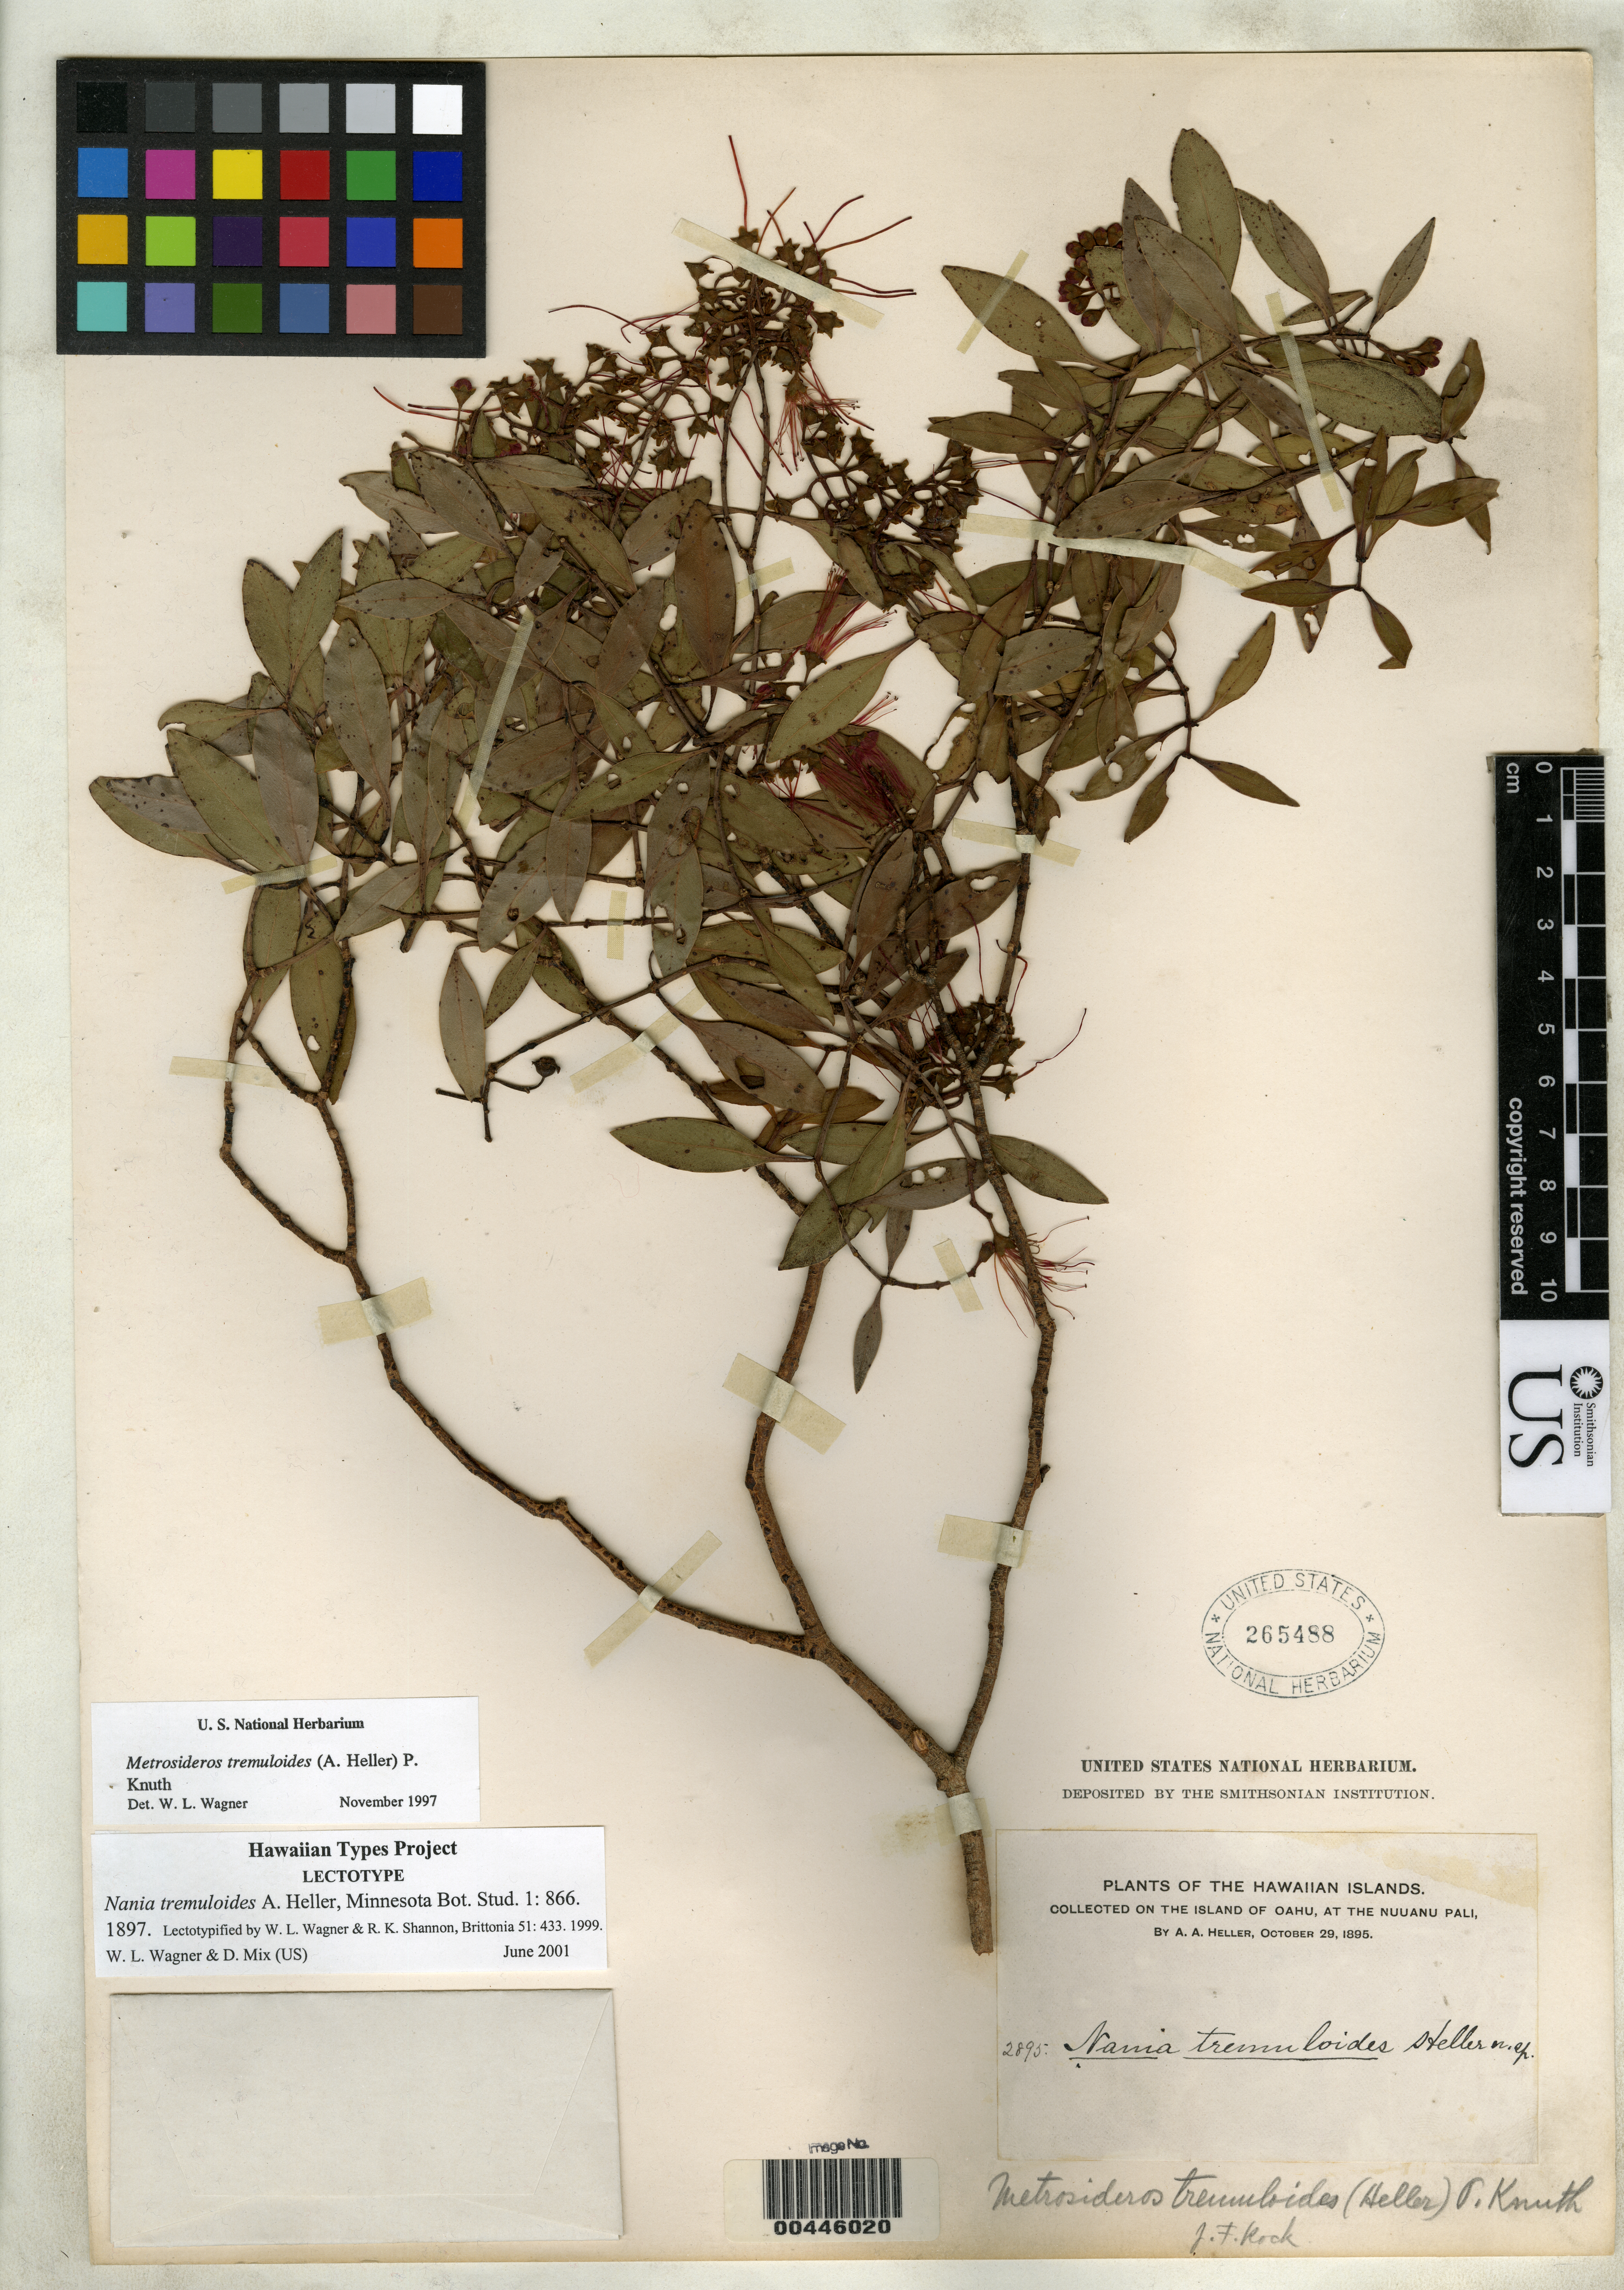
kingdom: Plantae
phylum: Tracheophyta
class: Magnoliopsida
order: Myrtales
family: Myrtaceae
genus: Nania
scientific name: Nania tremuloides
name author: A. Heller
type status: Lectotype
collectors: A. A. Heller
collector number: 2895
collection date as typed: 29 Oct 1895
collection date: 1895-10-29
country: United States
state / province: Hawaii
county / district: Honolulu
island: Oahu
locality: Nuuanu Pali.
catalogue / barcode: US 265488